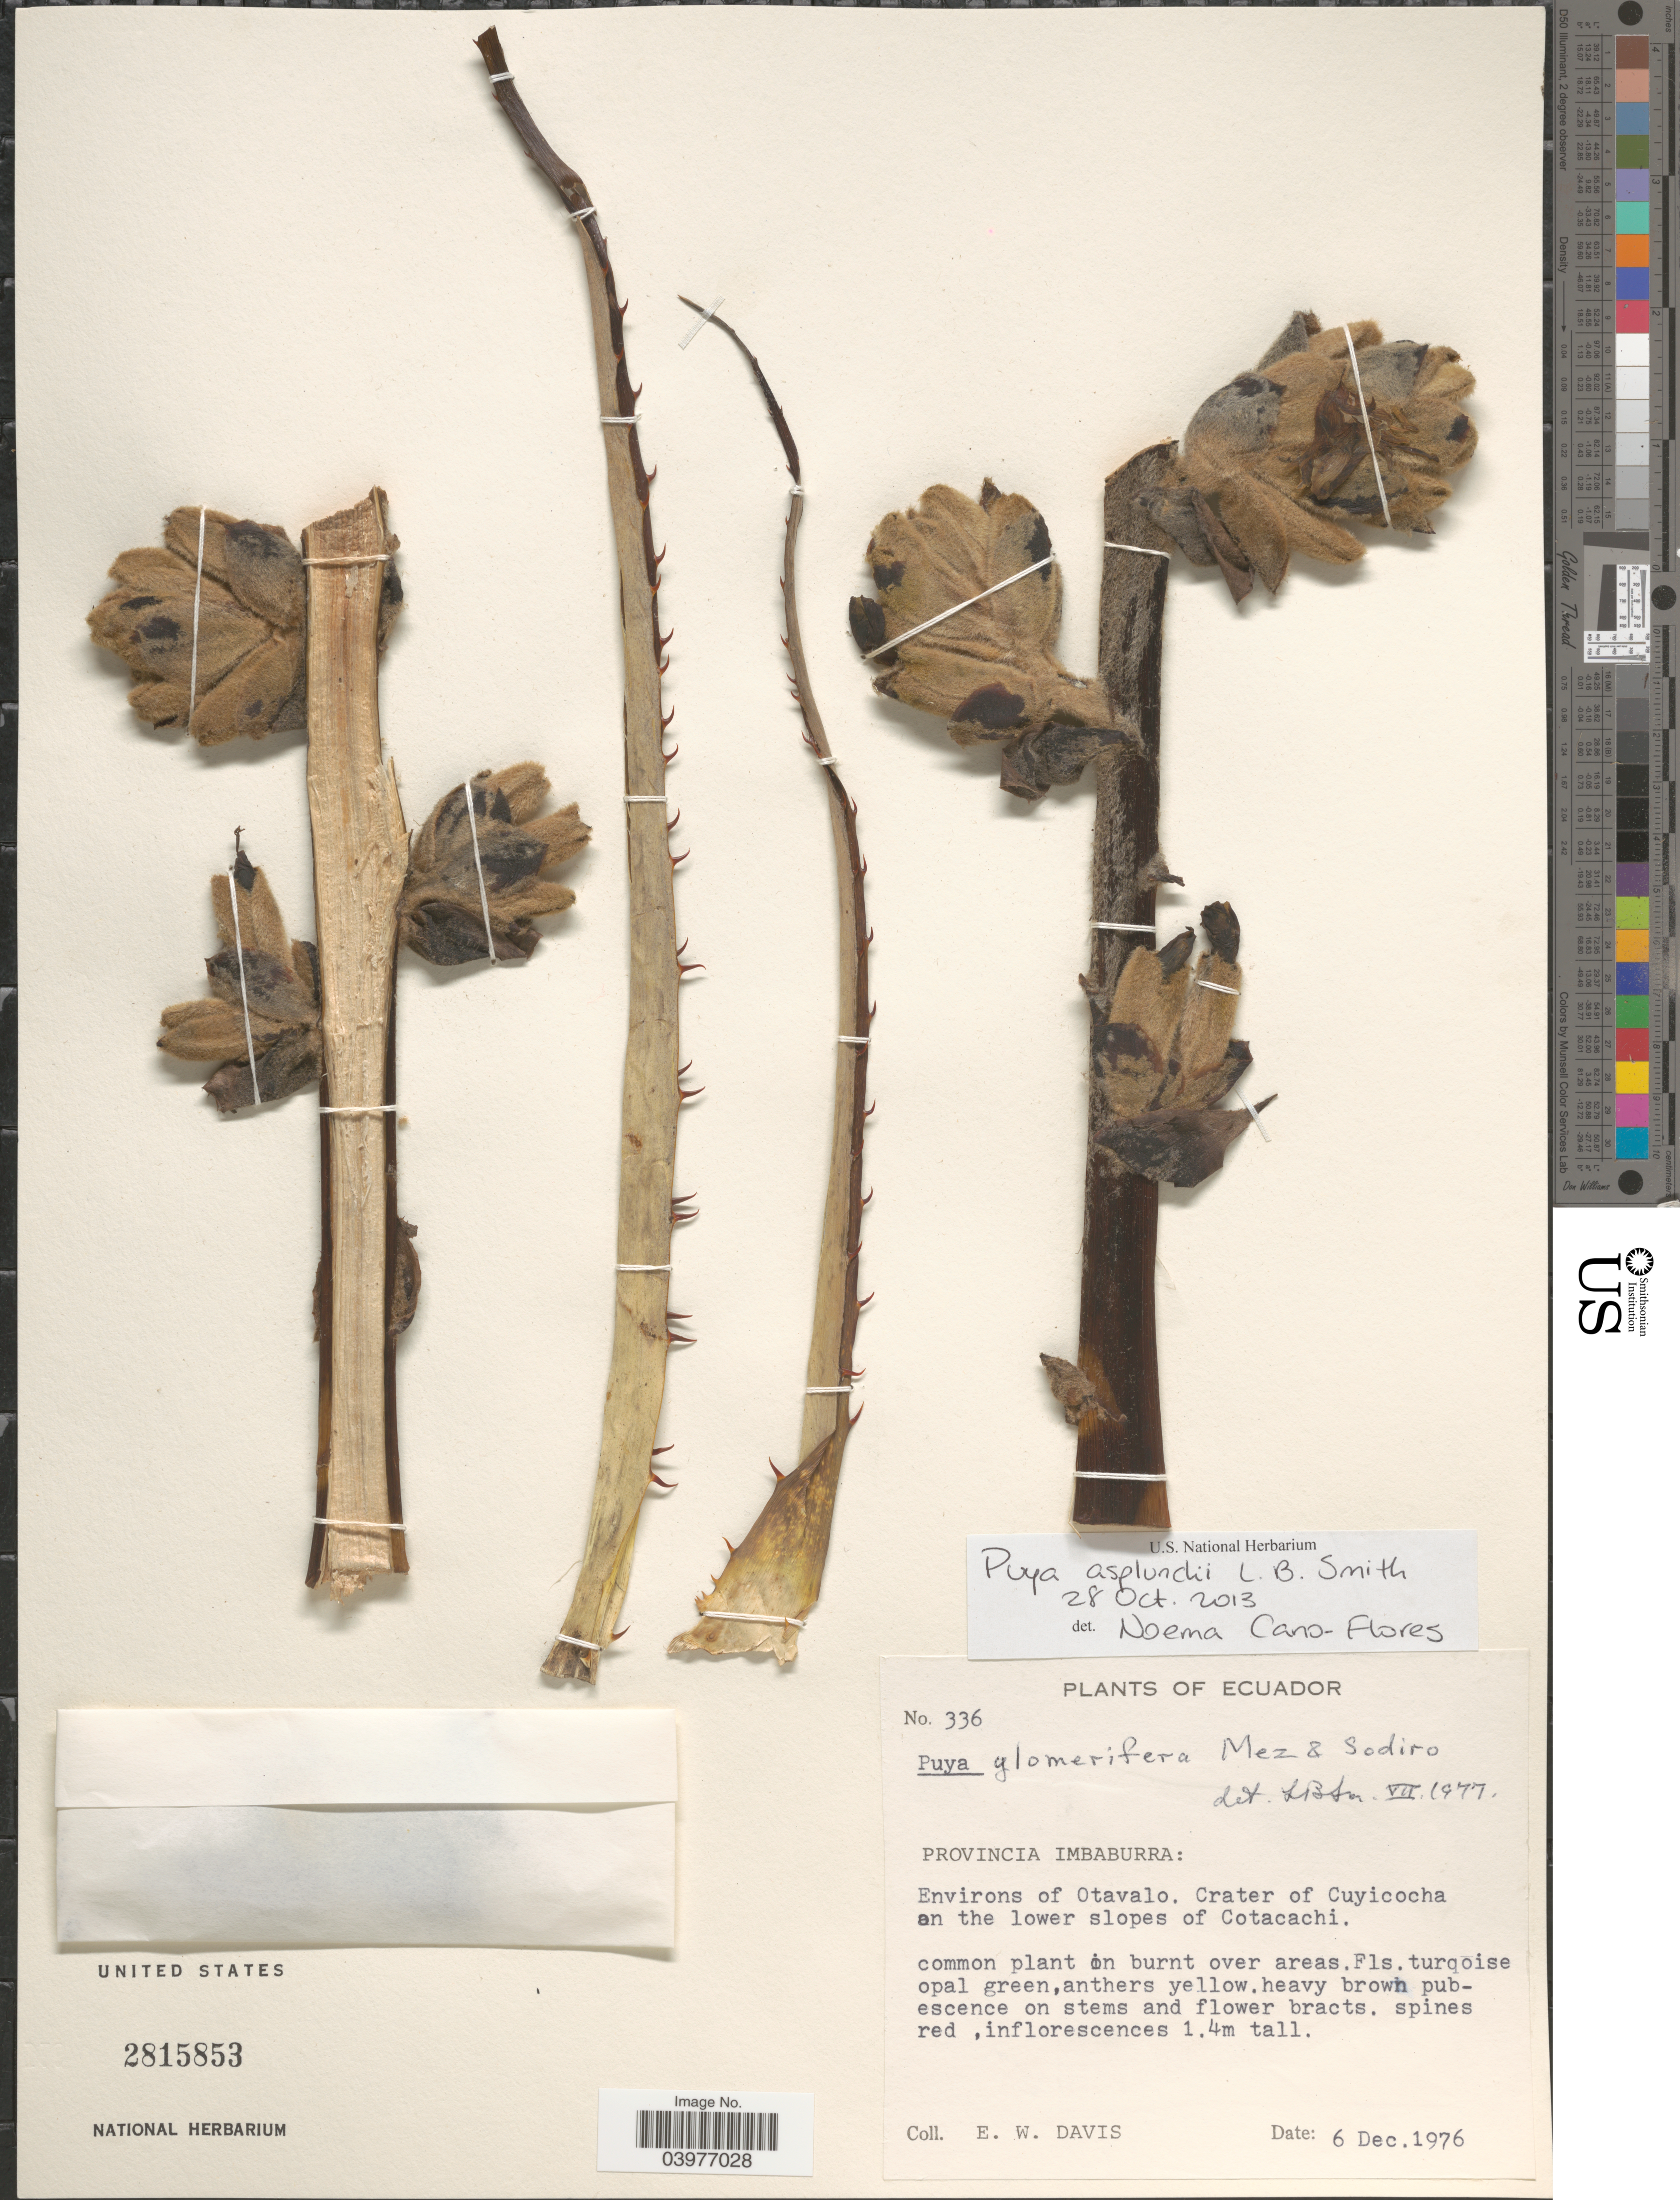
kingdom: Plantae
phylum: Tracheophyta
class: Liliopsida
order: Poales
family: Bromeliaceae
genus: Puya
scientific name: Puya asplundii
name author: L.B. Sm.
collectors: E. W. Davis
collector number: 336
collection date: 1976-12-06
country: Ecuador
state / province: Imbabura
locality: Environs of Otavalo. Crater of Cuyicocha on the lower slopes Cotacachi.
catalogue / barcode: US 2815853